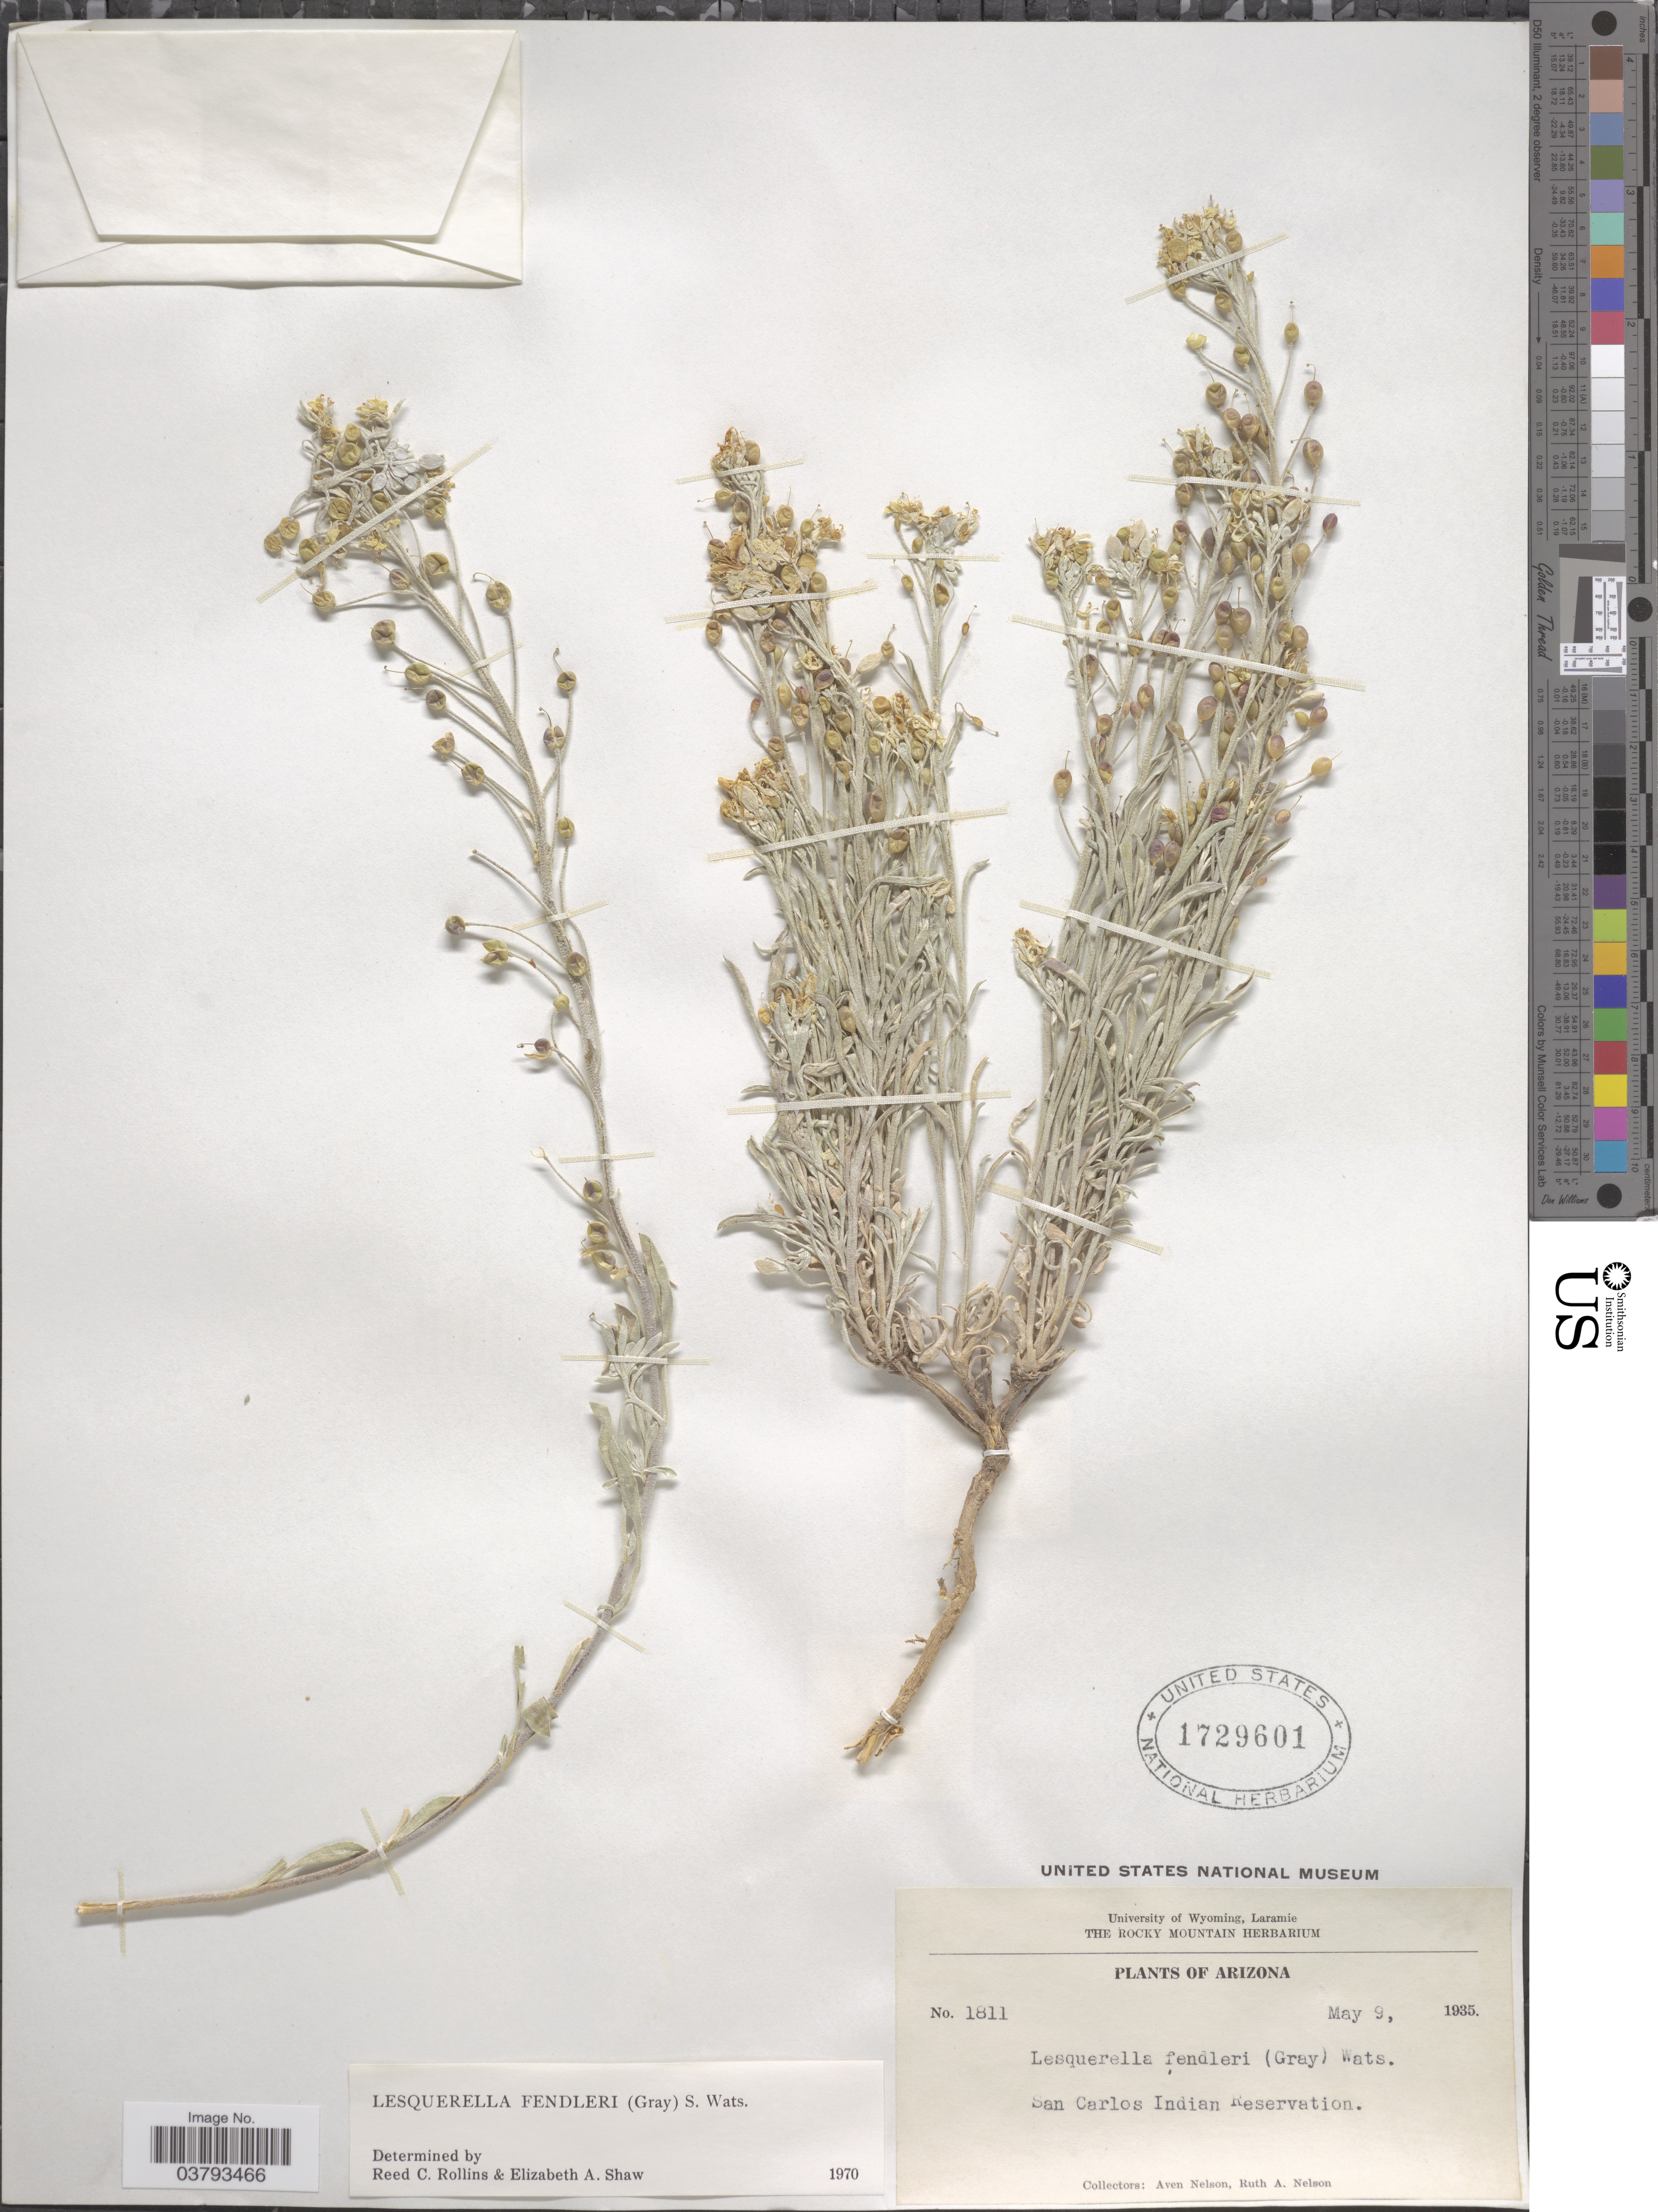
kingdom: Plantae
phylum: Tracheophyta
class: Magnoliopsida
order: Brassicales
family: Brassicaceae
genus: Lesquerella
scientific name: Lesquerella fendleri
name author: (A. Gray) S. Watson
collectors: A. Nelson & R. A. Nelson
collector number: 1811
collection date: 1935-05-09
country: United States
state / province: Arizona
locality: San Carlos Indian Reservation.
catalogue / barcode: US 1729601